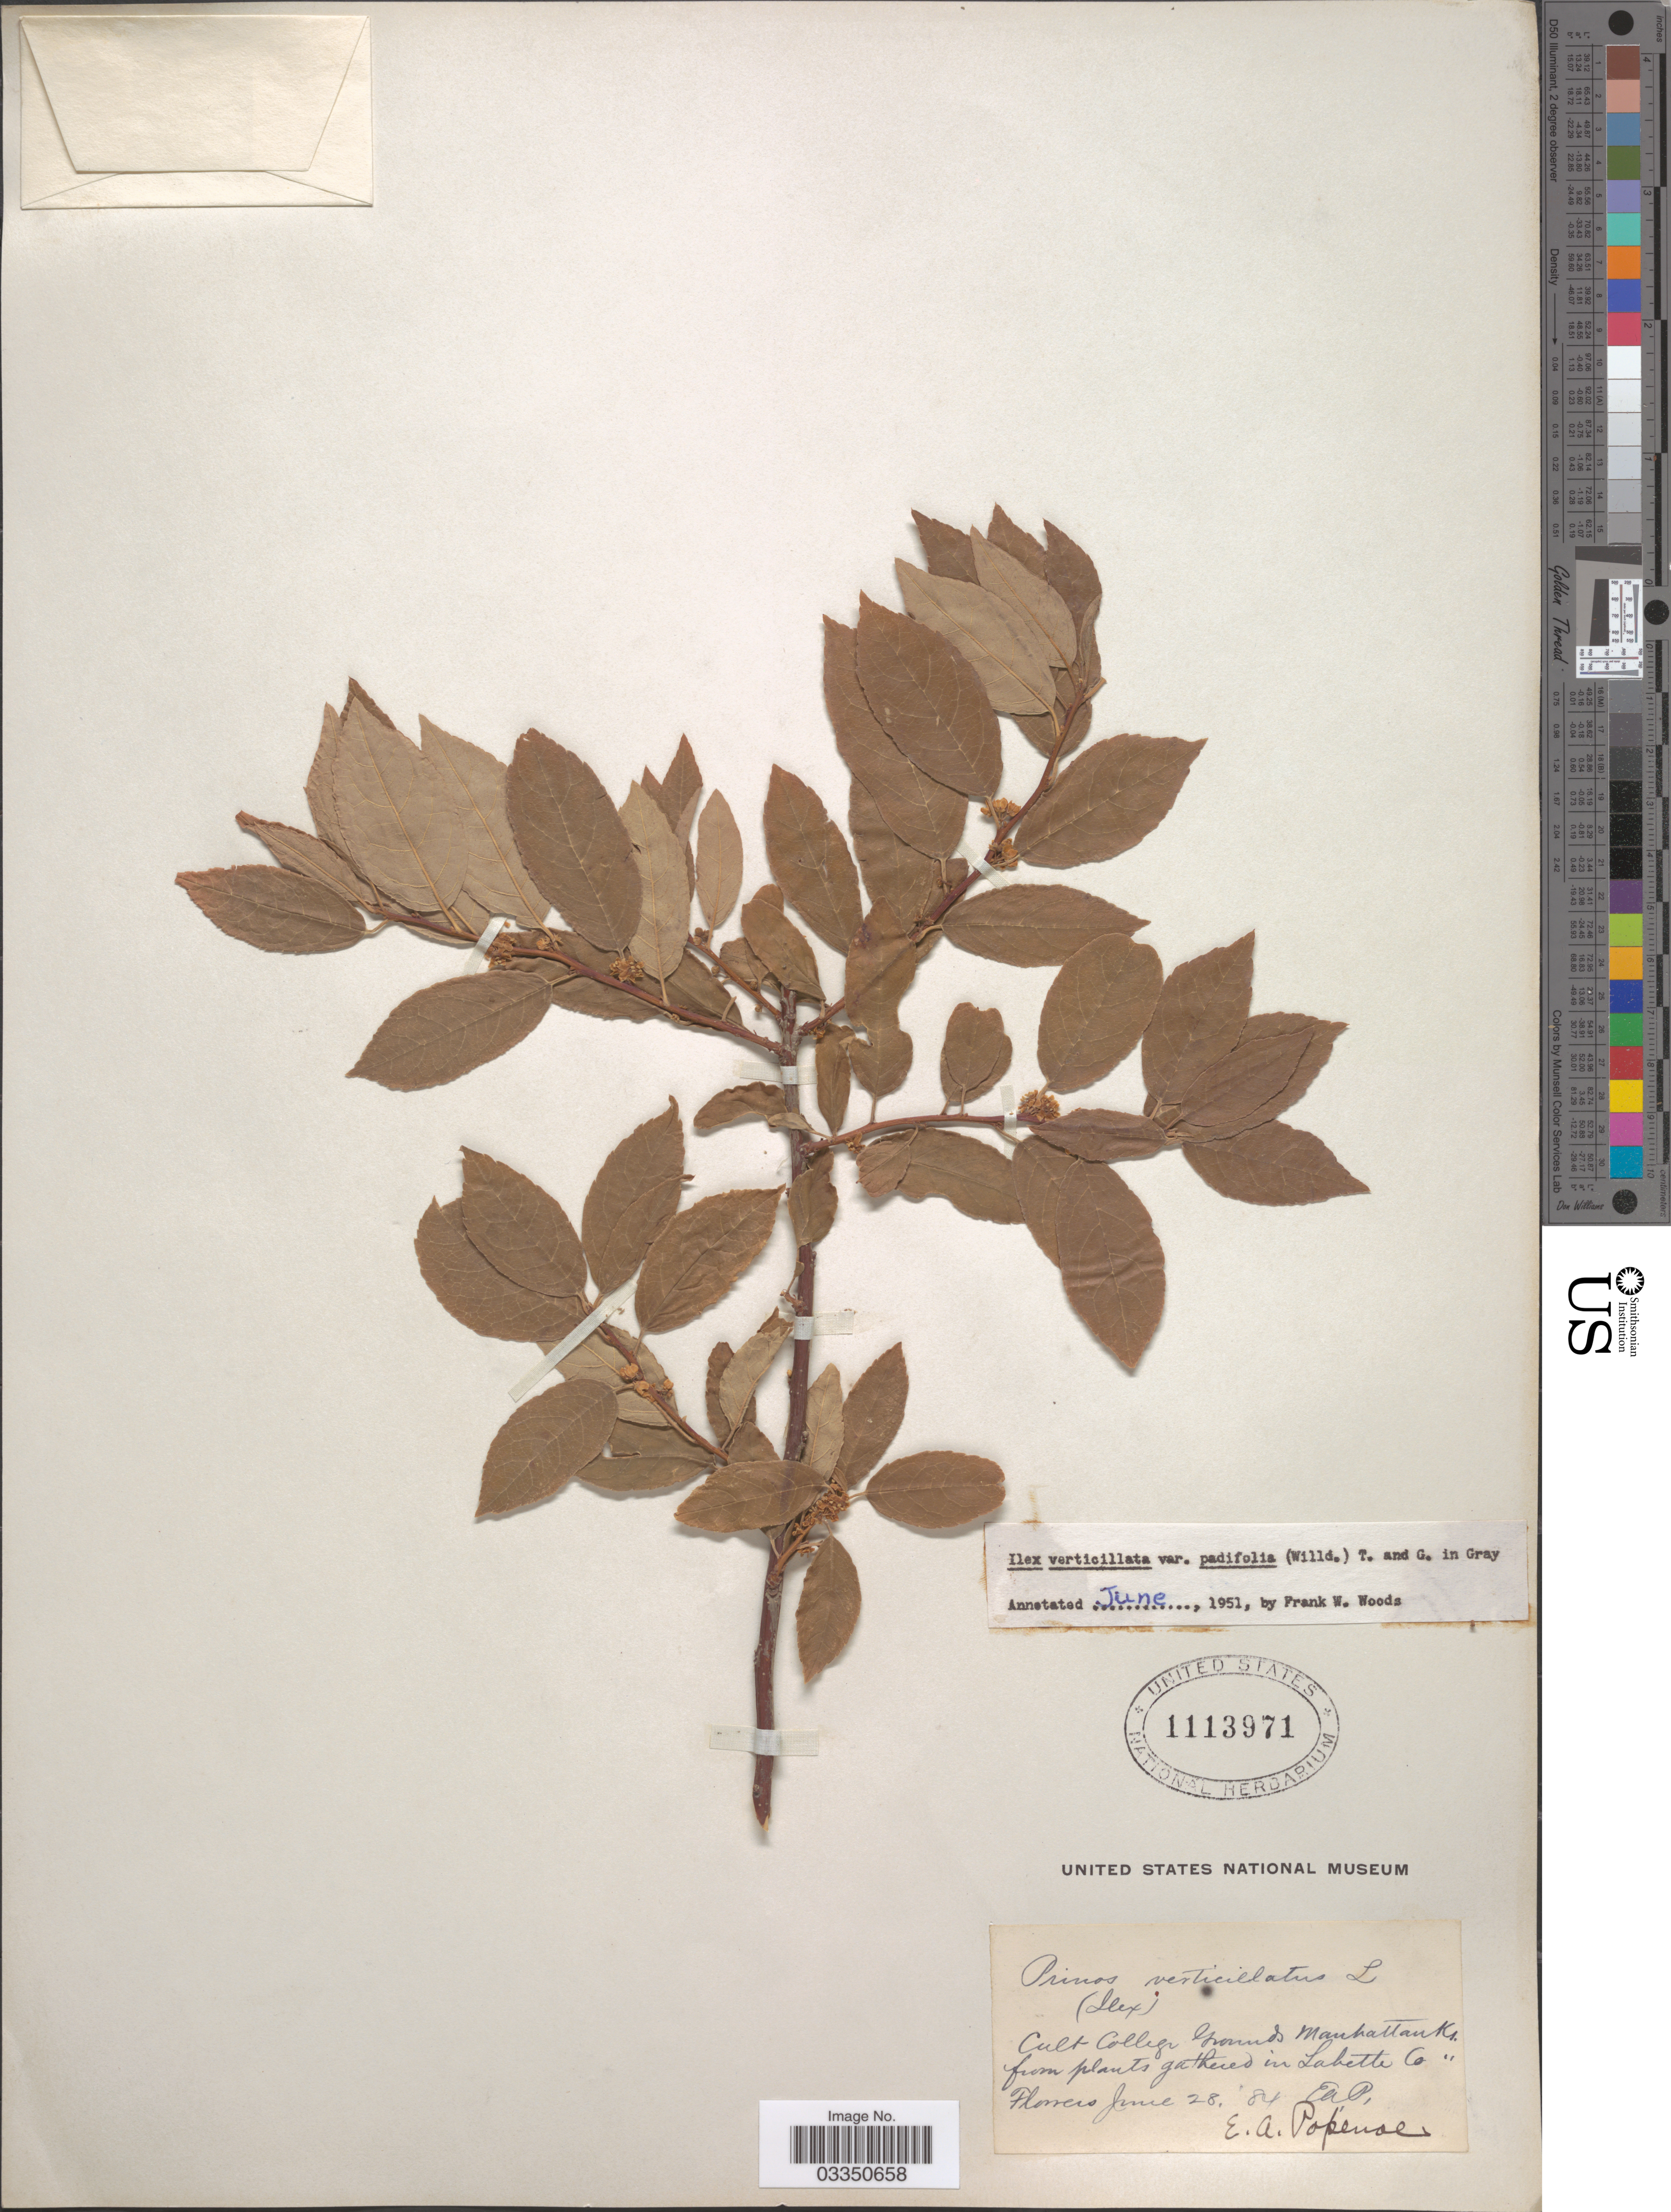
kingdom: Plantae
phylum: Tracheophyta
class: Magnoliopsida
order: Aquifoliales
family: Aquifoliaceae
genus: Ilex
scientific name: Ilex verticillata var. padifolia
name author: (Willd.) Torr. & A. Gray ex S. Watson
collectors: E. A. Popenoe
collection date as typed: Transcribed d/m/y: 28/6/84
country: United States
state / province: Kansas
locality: Cult College Grounds Manhattan Ks.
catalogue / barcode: US 1113971